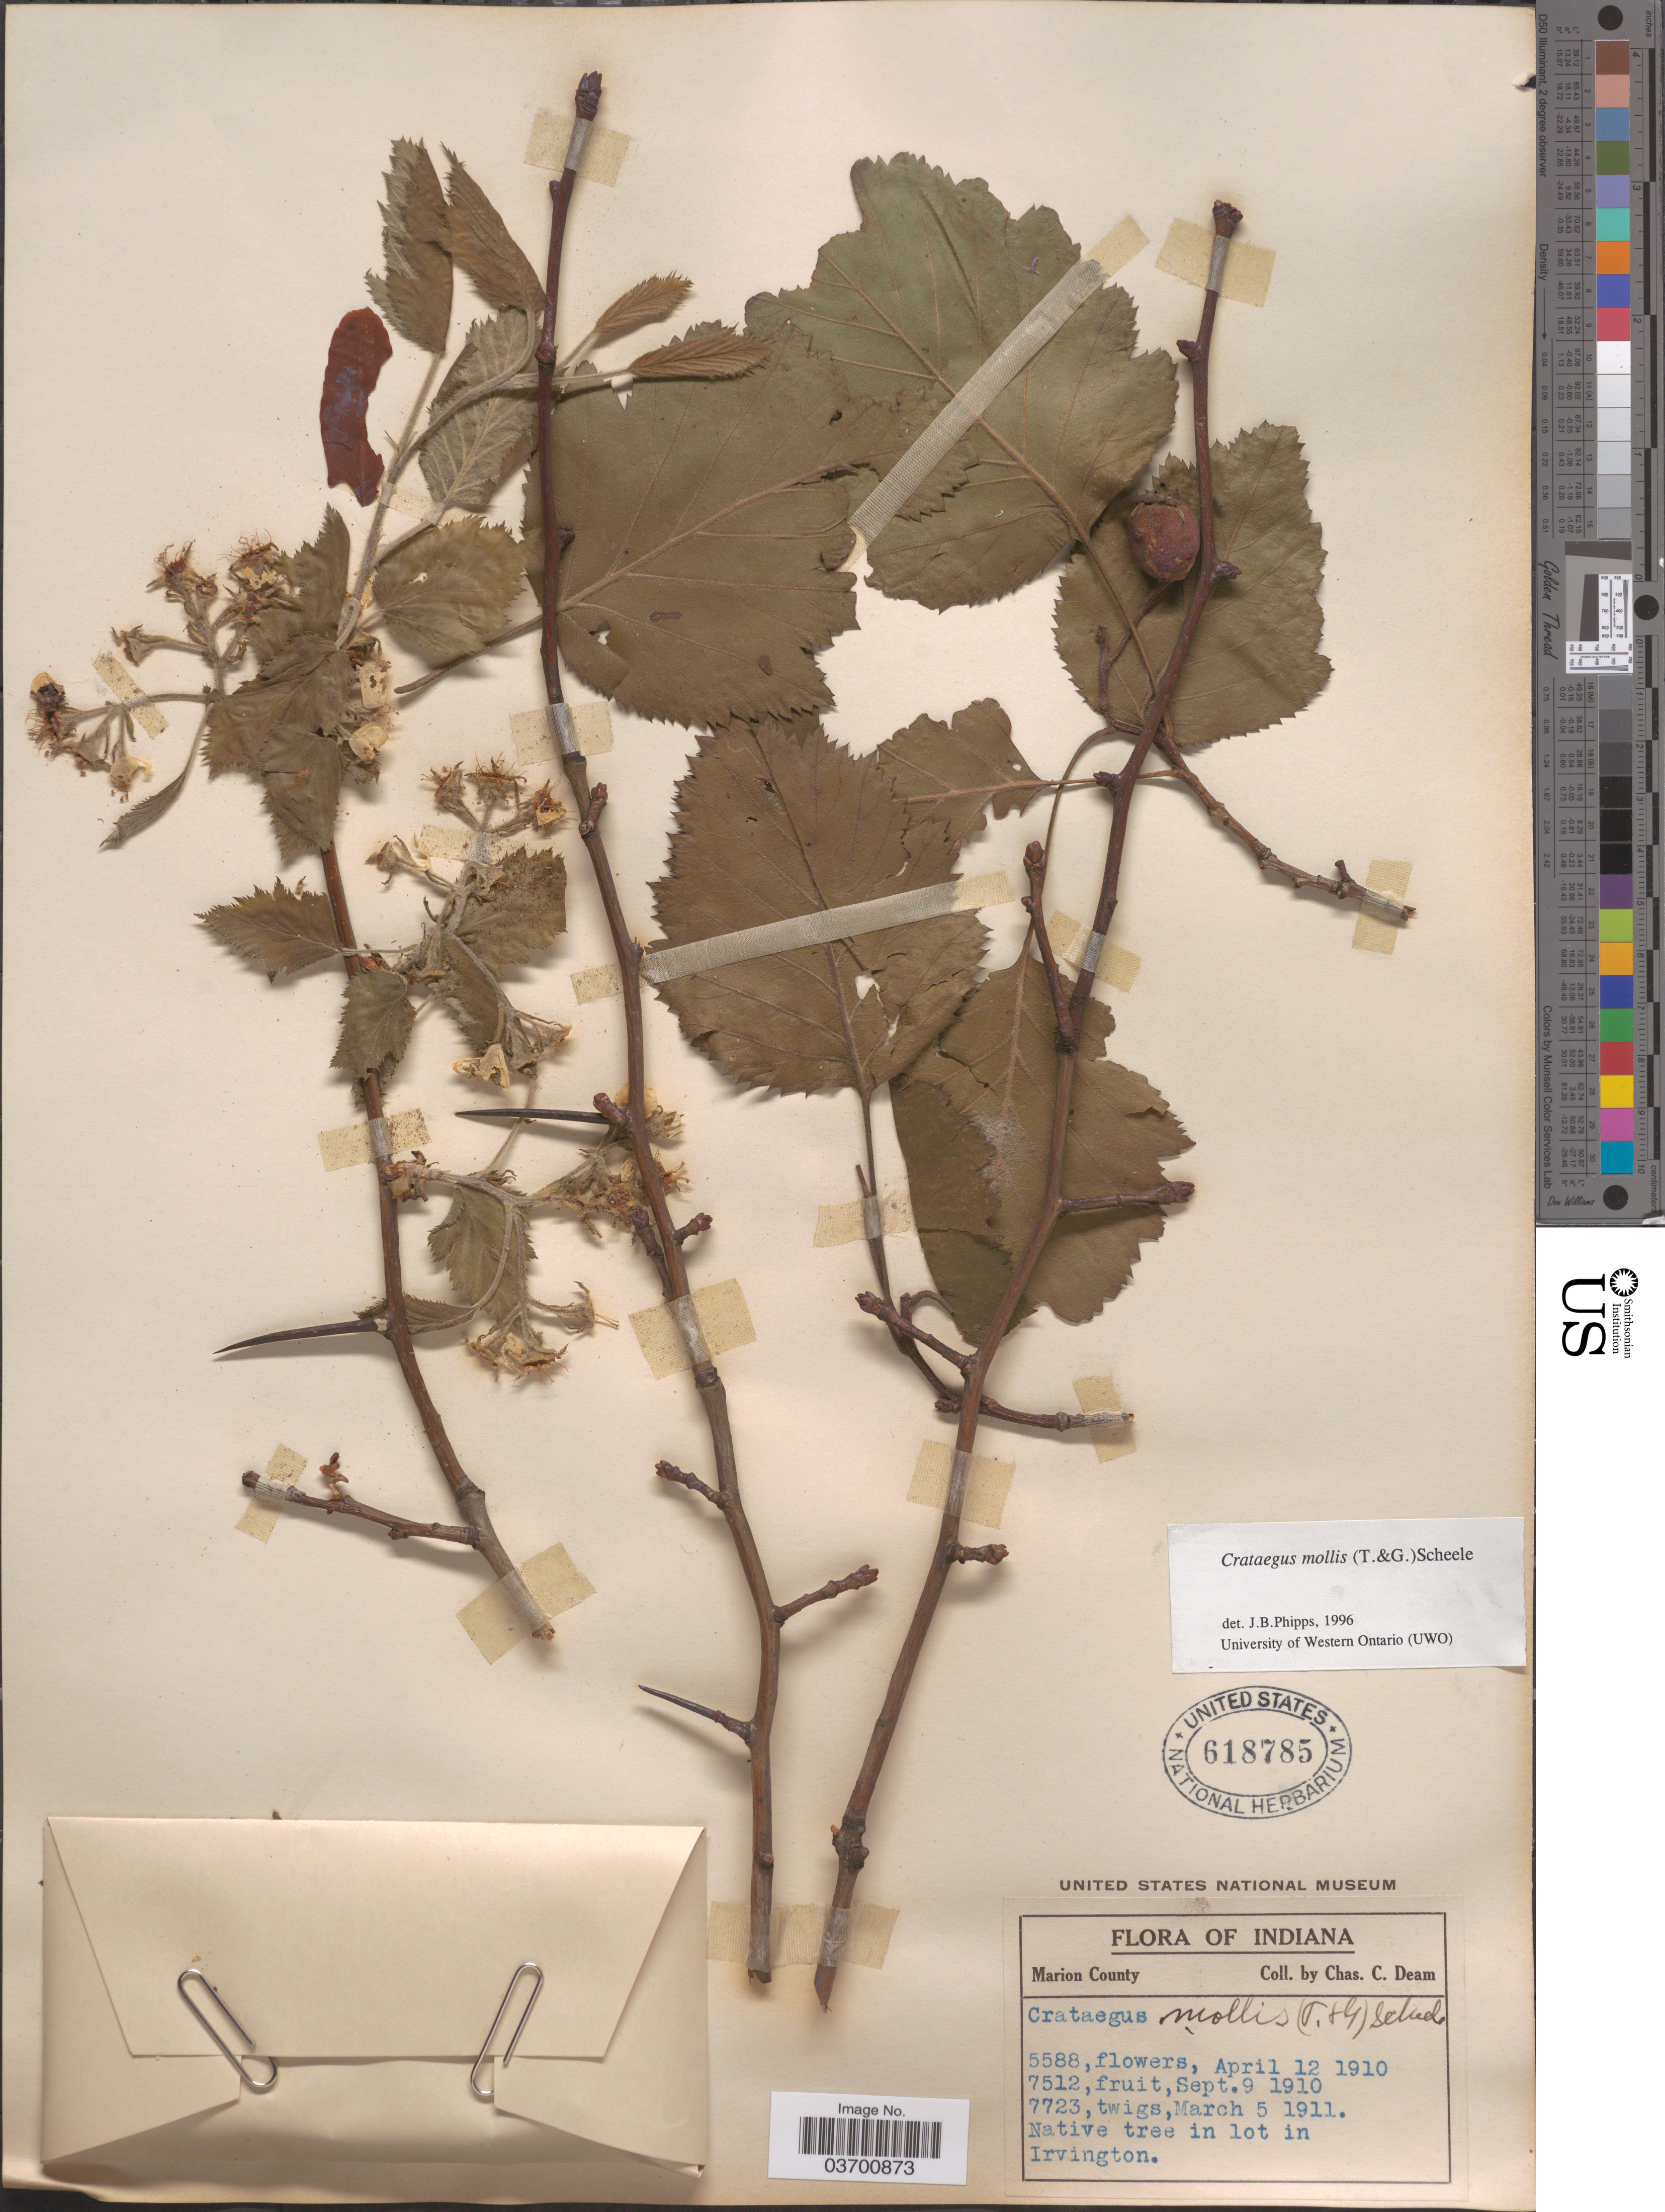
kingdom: Plantae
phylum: Tracheophyta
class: Magnoliopsida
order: Rosales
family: Rosaceae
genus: Crataegus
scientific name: Crataegus mollis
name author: (Torr. & A. Gray) Scheele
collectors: C. C. Deam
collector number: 5588/7512/7723?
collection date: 1910-04-12/1911-03-05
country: United States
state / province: Indiana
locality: Marion County. Irvington.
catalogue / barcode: US 618785